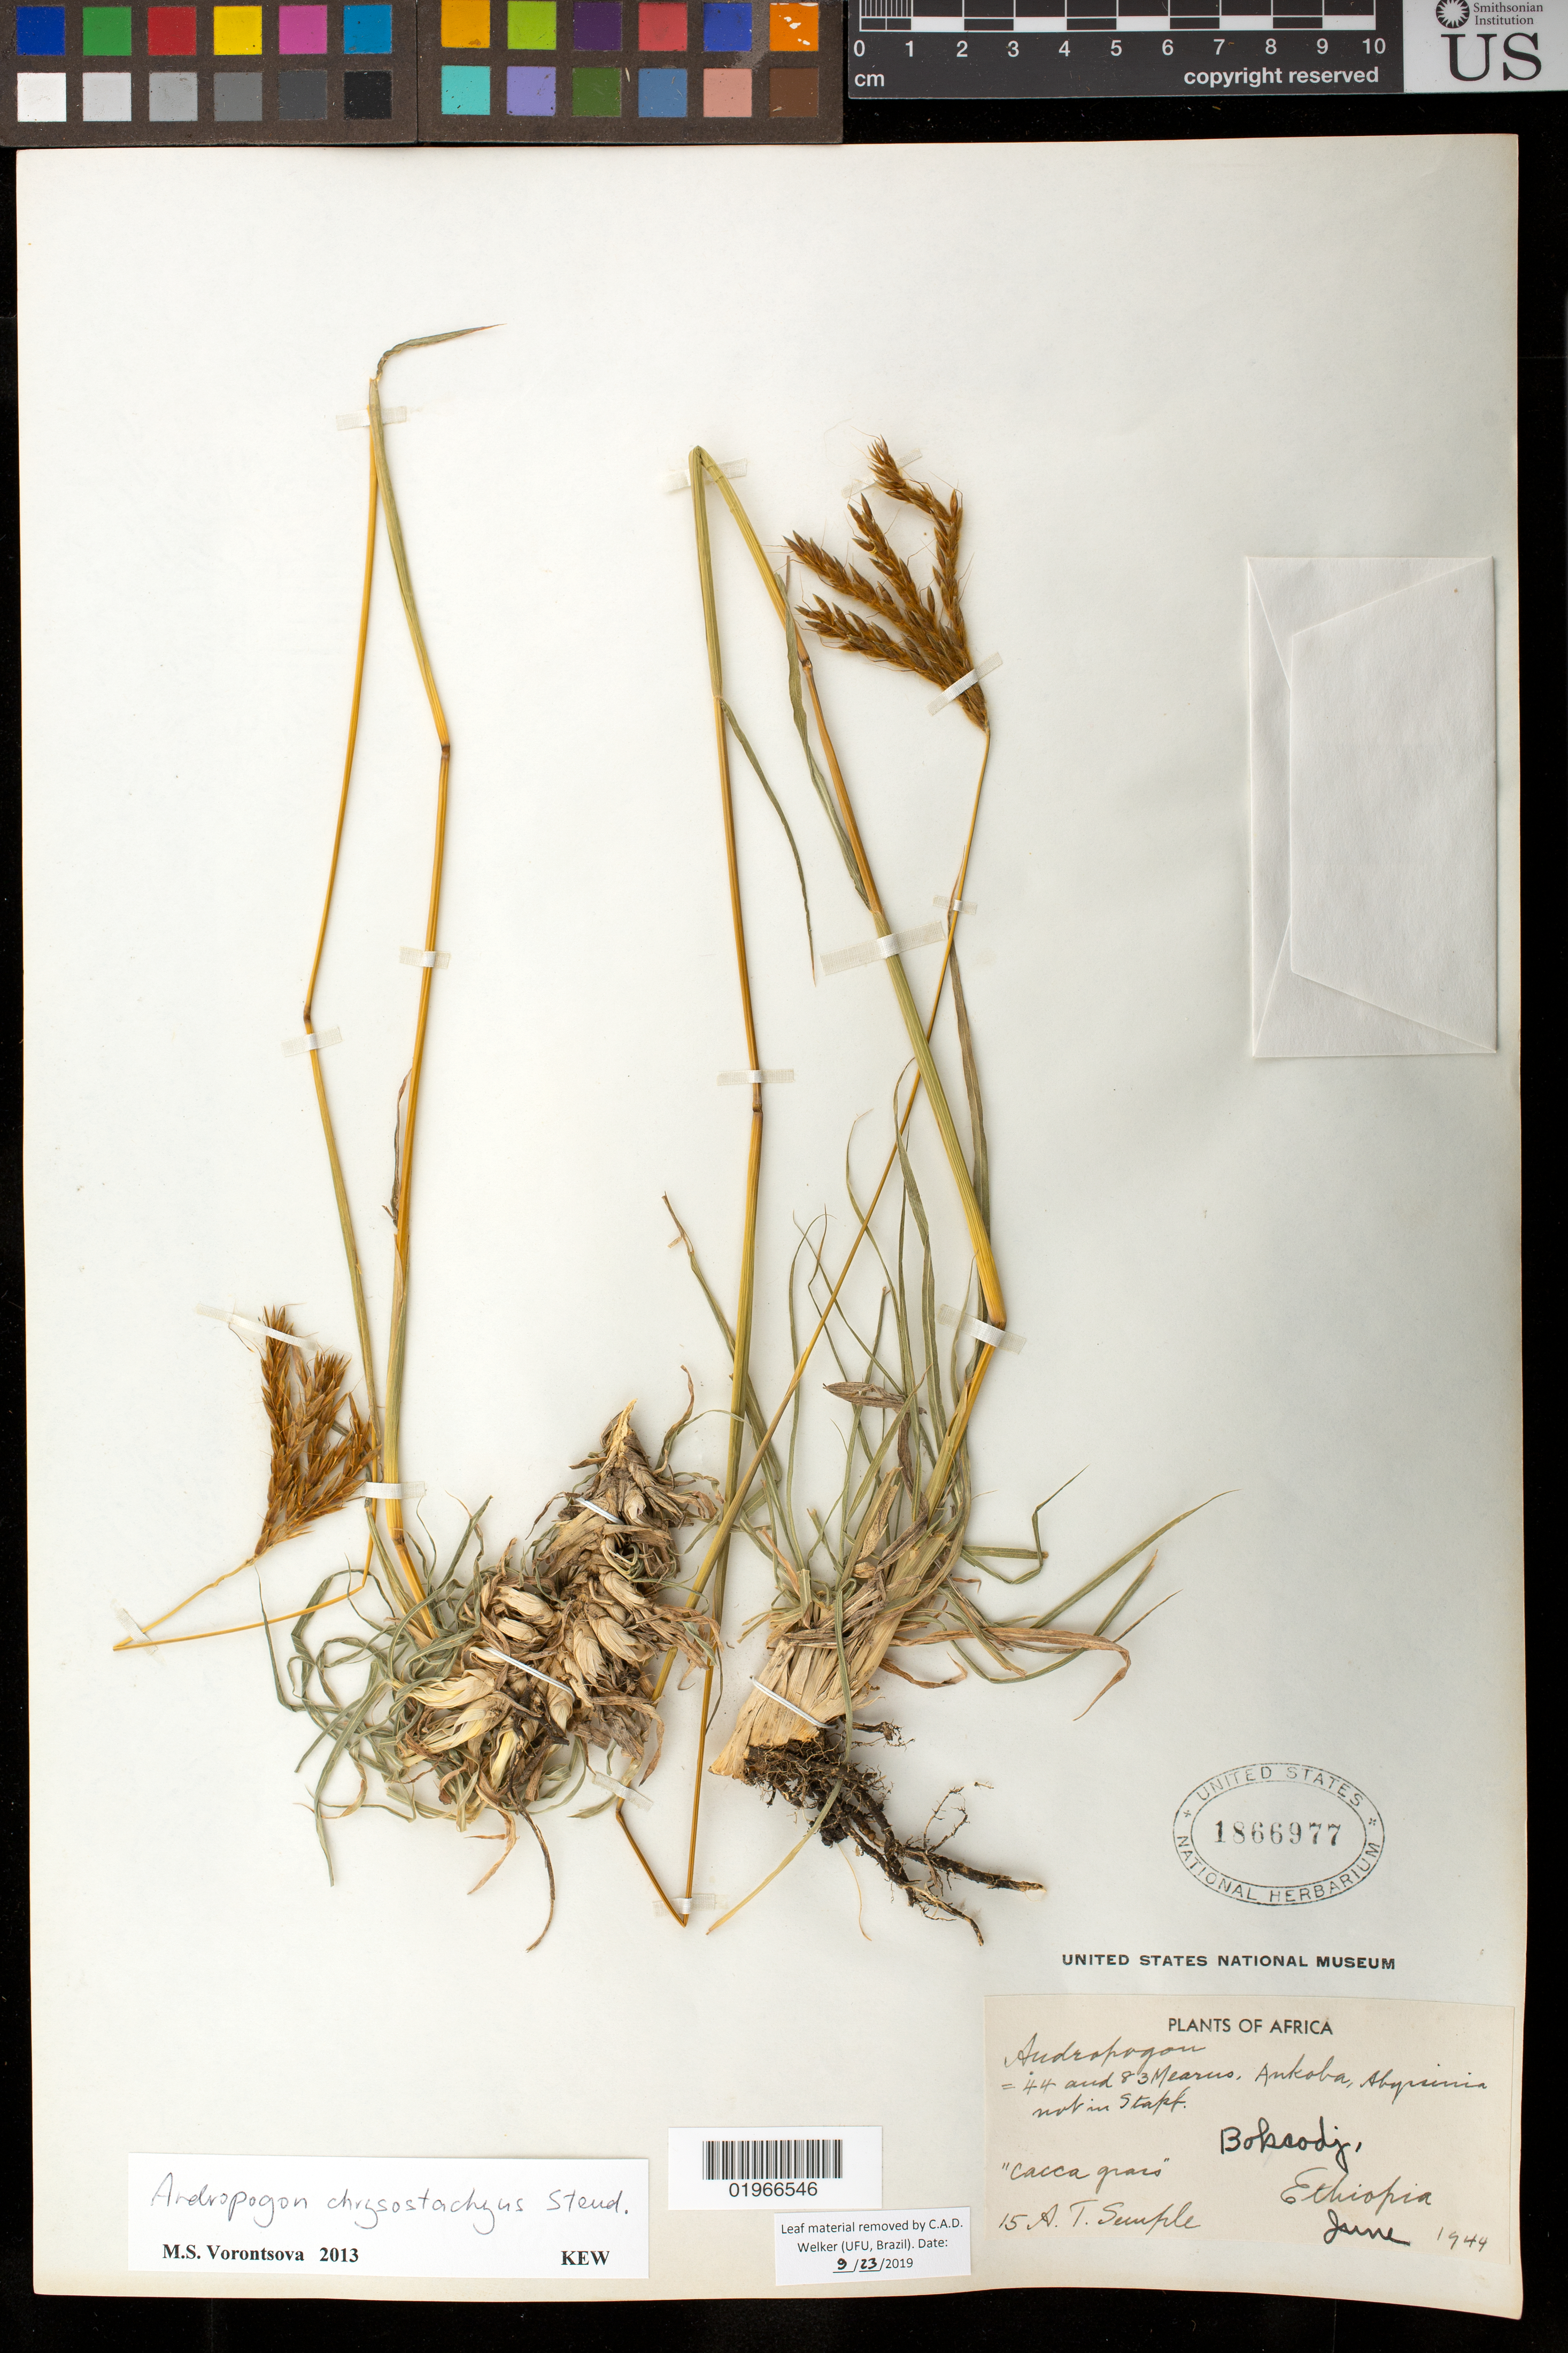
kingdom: Plantae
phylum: Tracheophyta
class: Liliopsida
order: Poales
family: Poaceae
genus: Andropogon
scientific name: Andropogon chrysostachyus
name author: Steud.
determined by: Vorontsova, M. S.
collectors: A. Semple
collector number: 15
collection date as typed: Jun 1944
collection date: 1944-06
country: Ethiopia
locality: Abyssinia.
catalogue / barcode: US 1866977